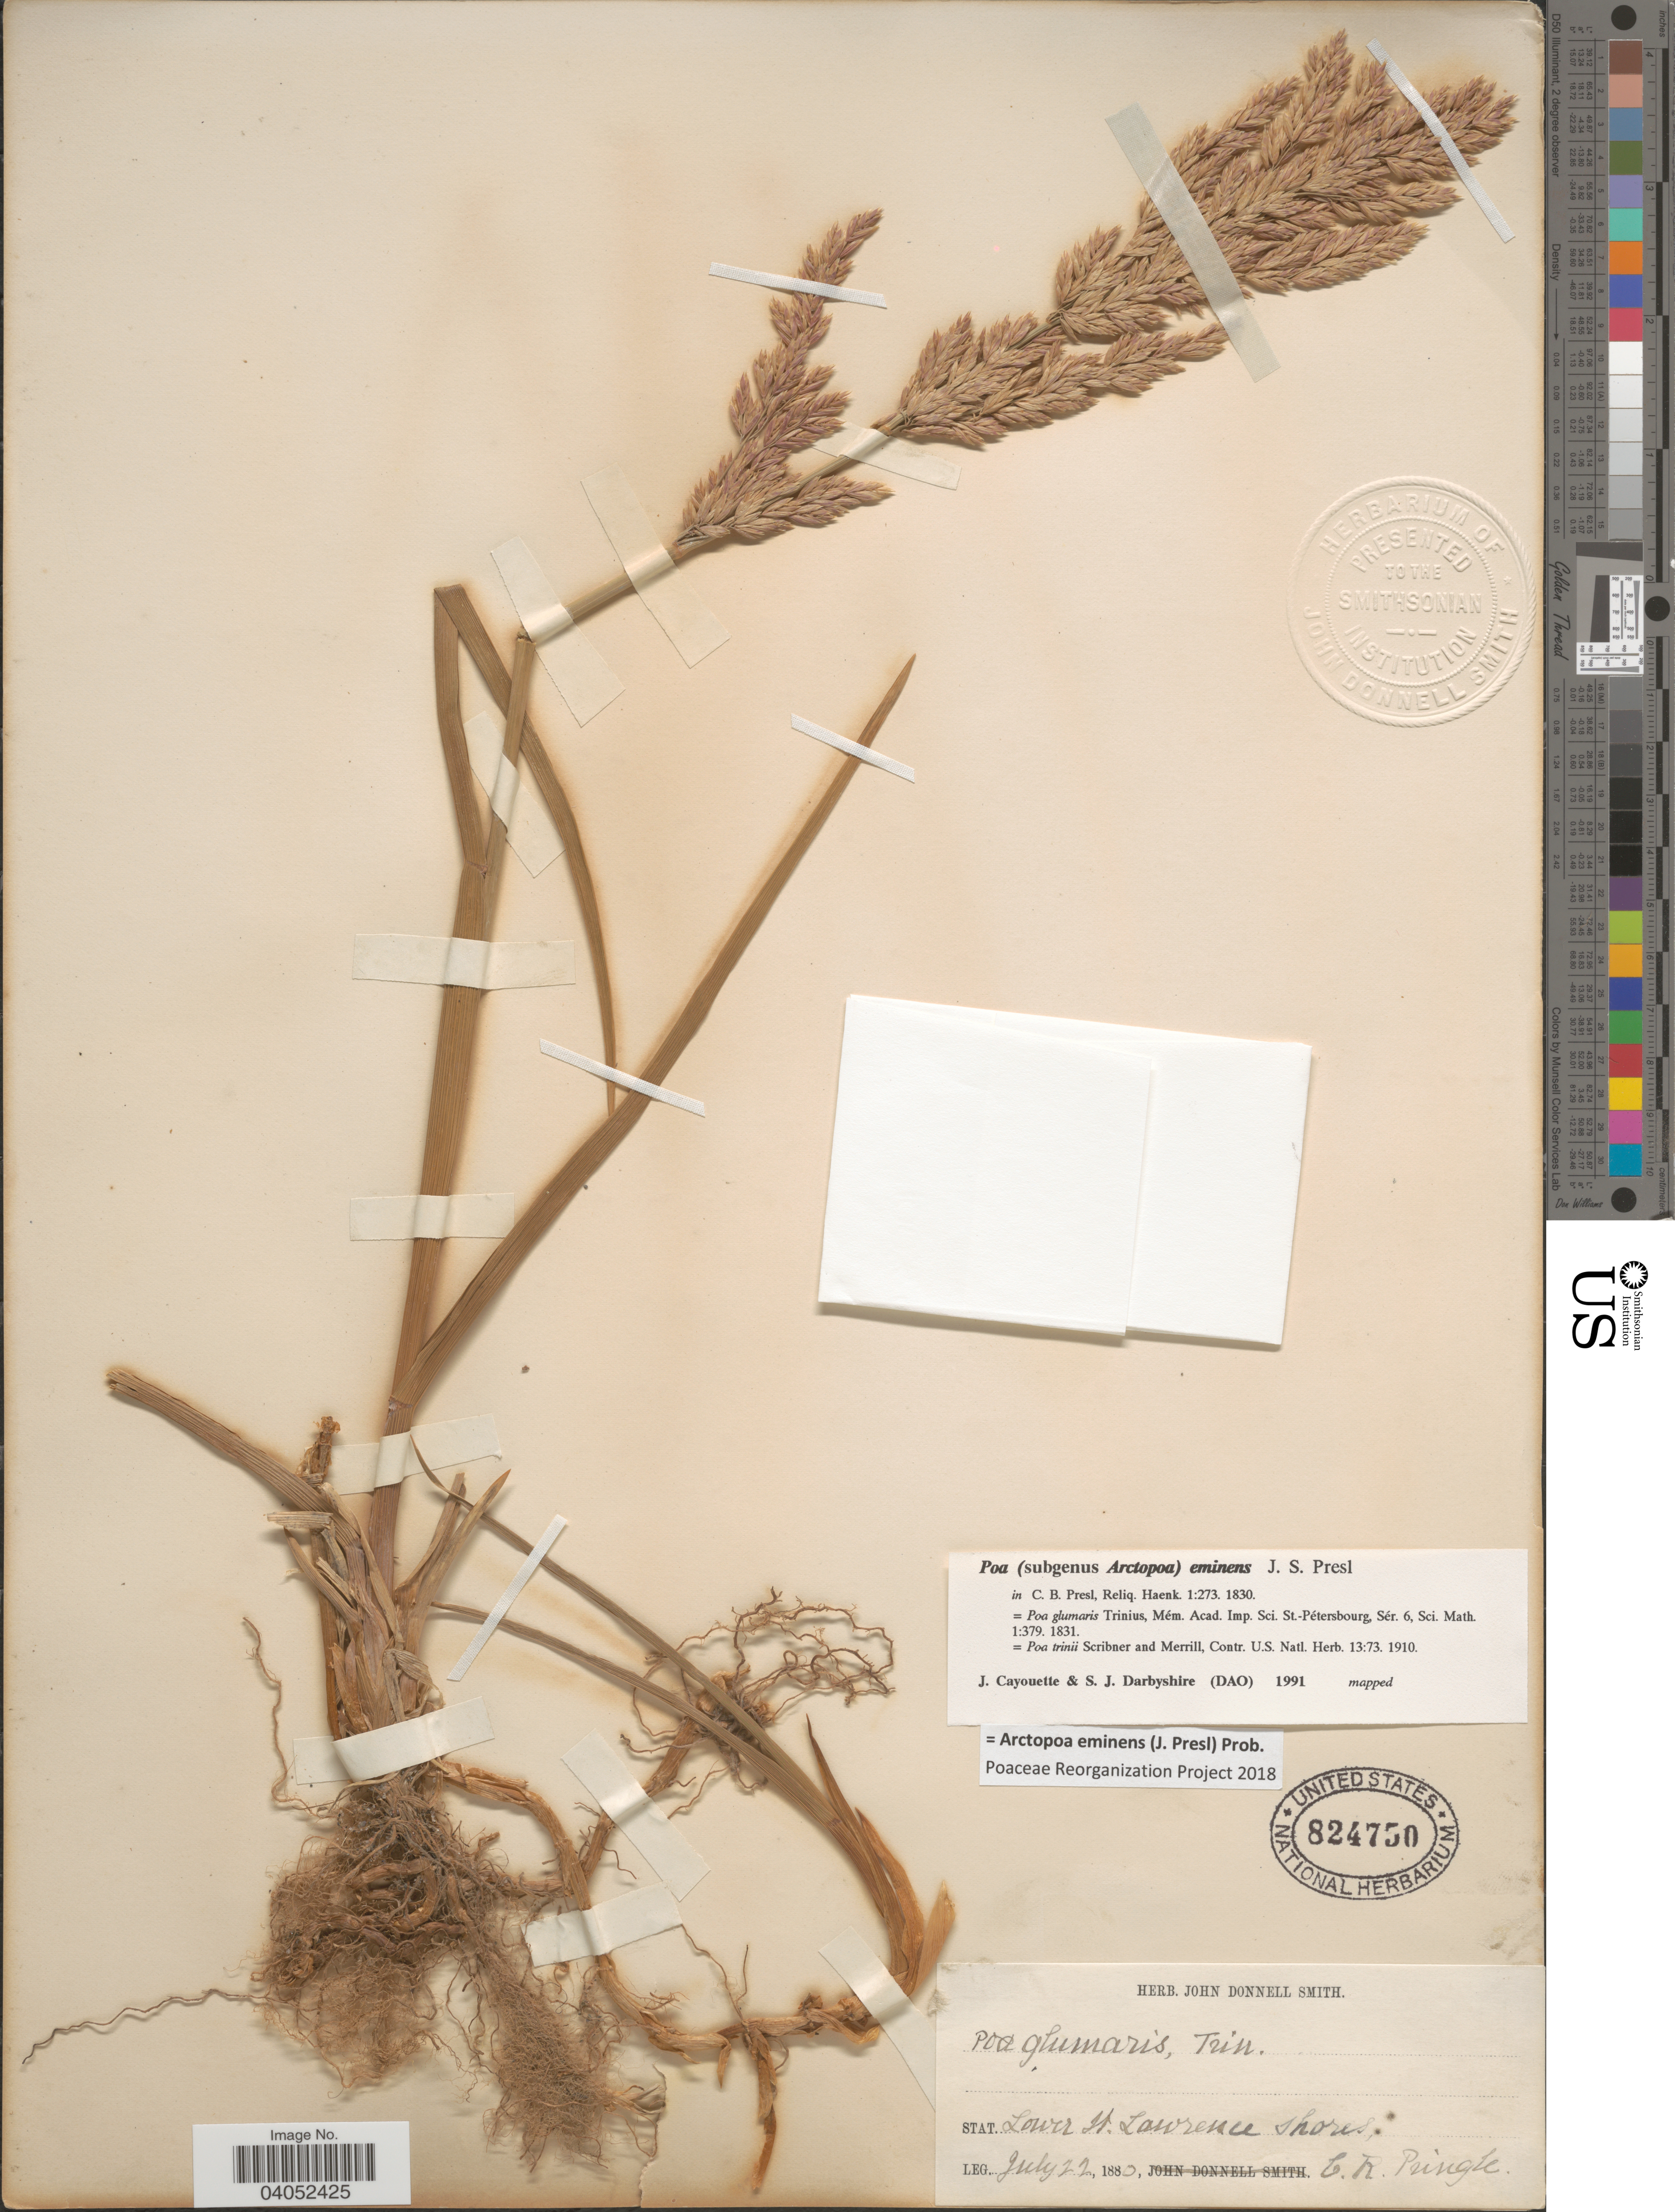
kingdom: Plantae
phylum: Tracheophyta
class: Liliopsida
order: Poales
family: Poaceae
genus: Arctopoa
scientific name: Arctopoa eminens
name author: (J. Presl) Prob.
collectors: C. Pringle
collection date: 1880-07-22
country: Canada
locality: Stat. Lower St. Lawrence shores.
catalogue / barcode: US 824750